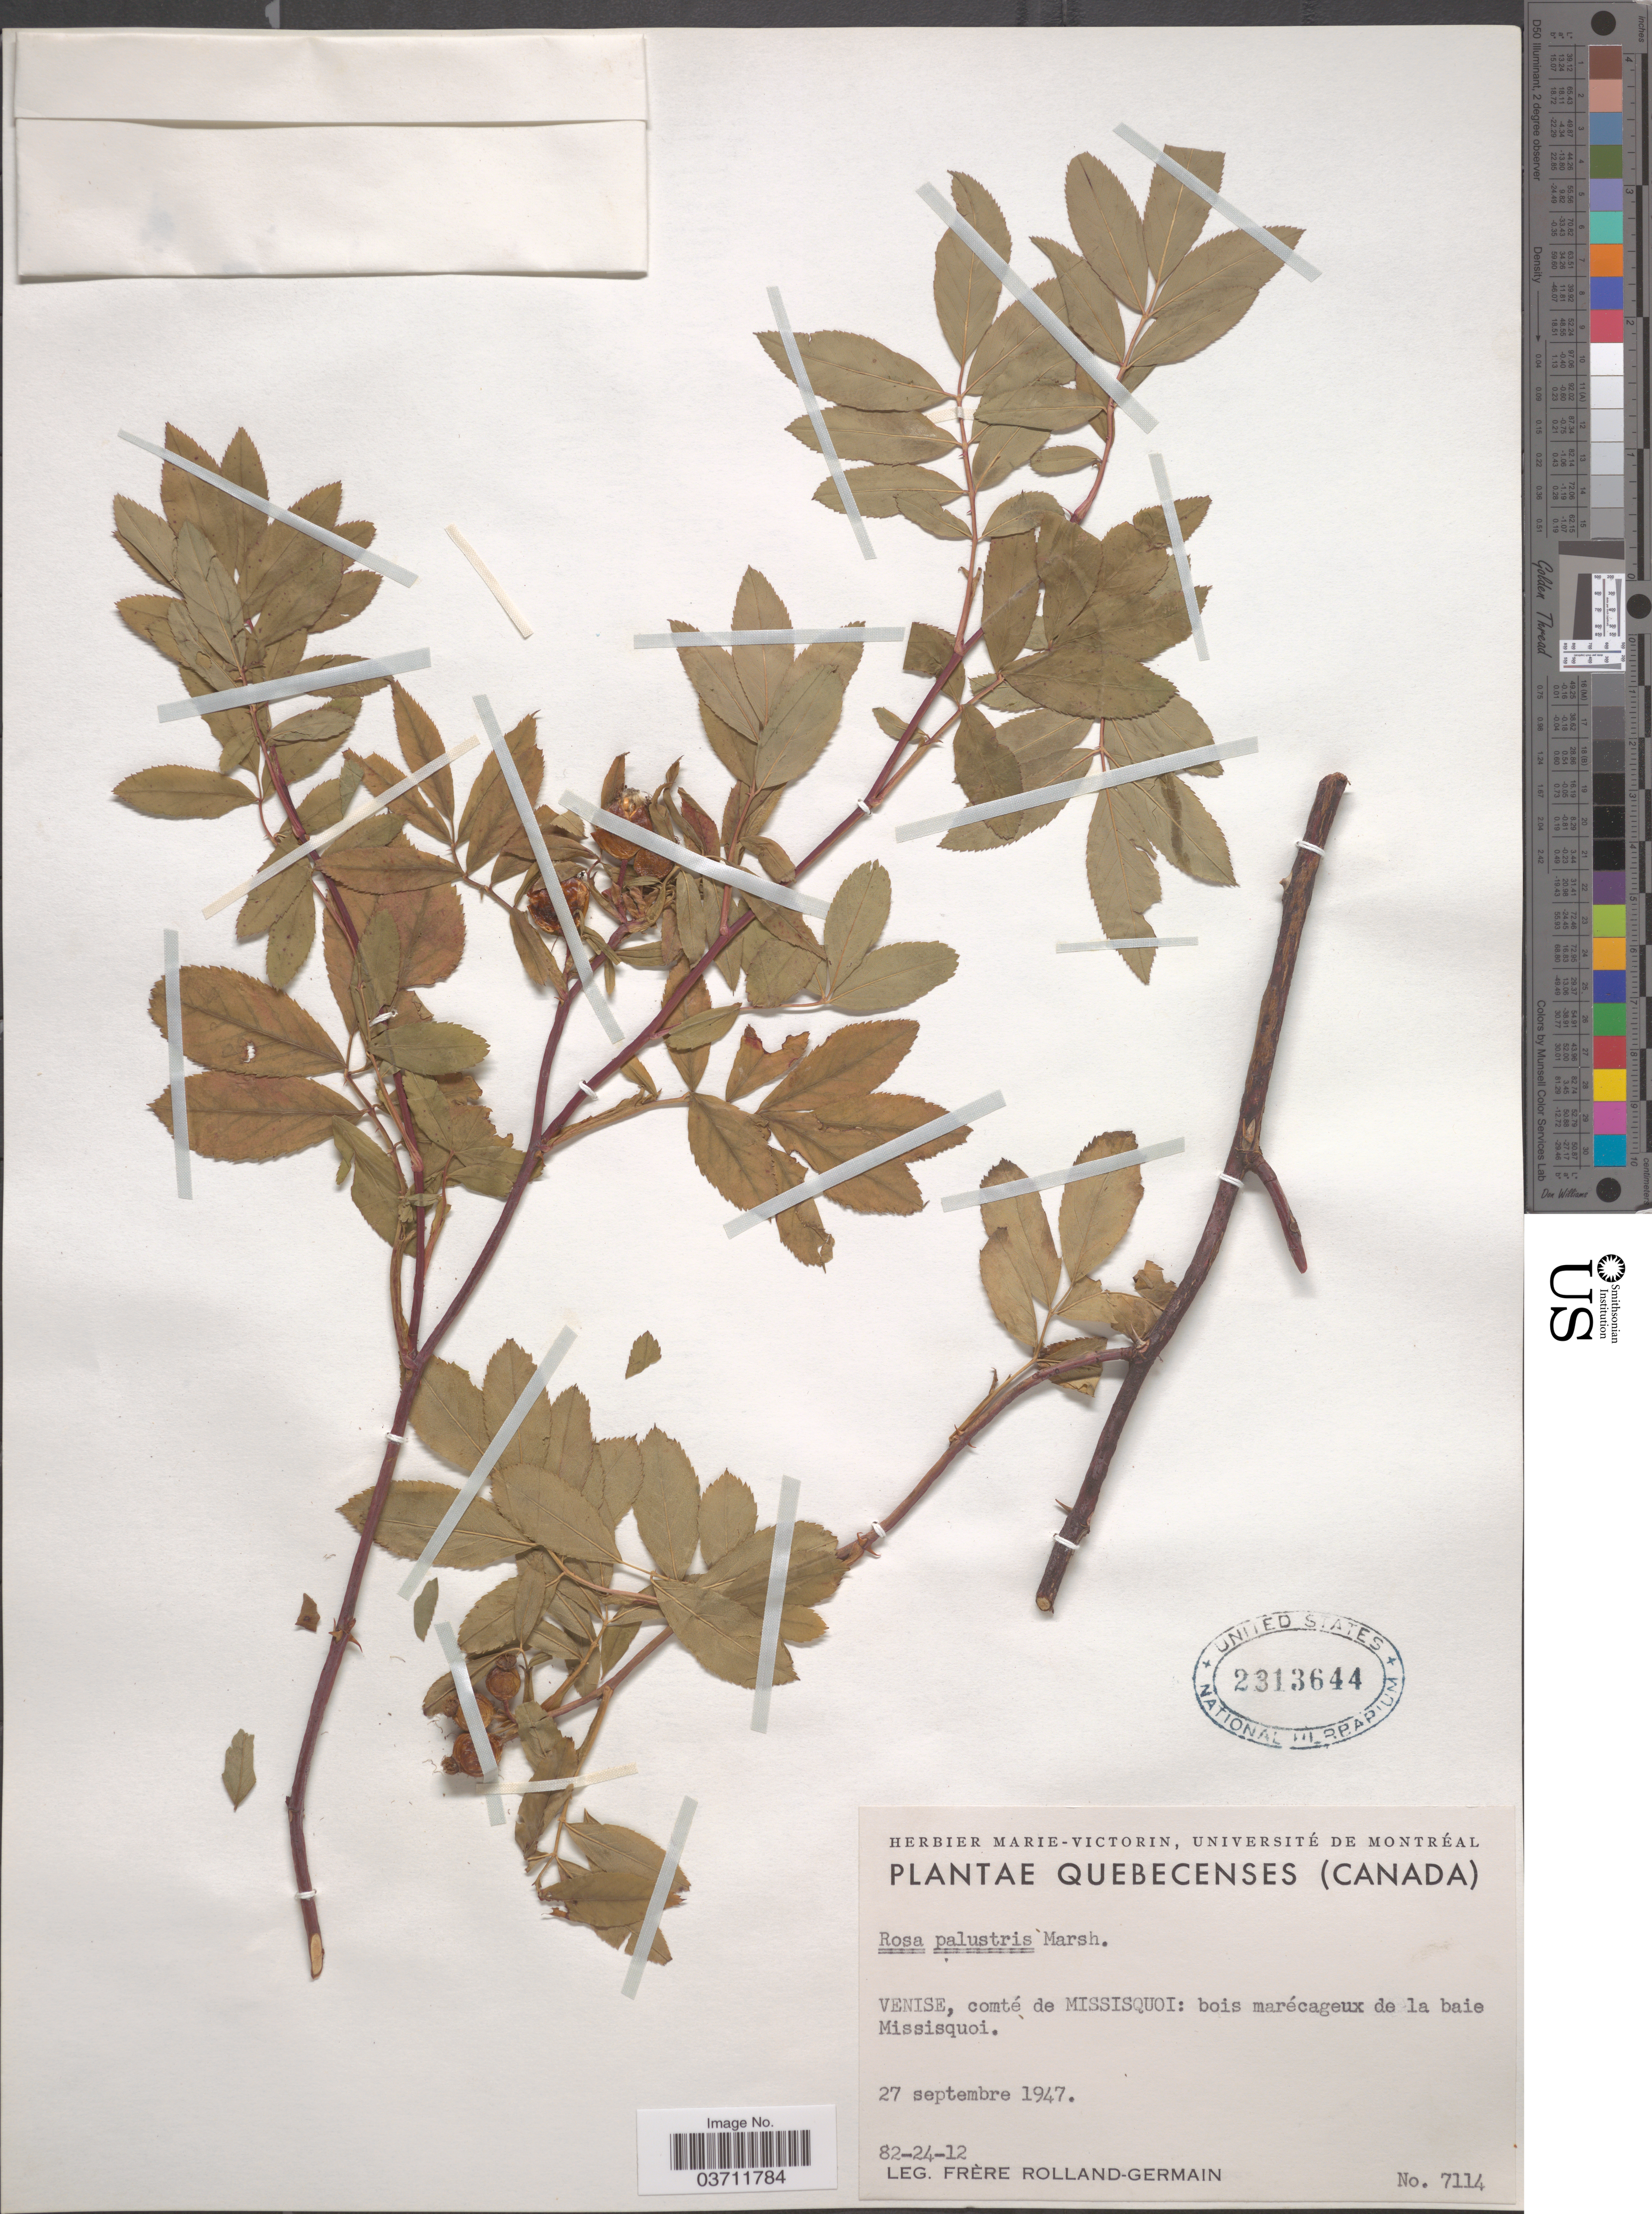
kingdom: Plantae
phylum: Tracheophyta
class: Magnoliopsida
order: Rosales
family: Rosaceae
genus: Rosa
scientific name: Rosa palustris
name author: Marshall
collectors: Rolland-Germain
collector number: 7114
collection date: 1947-09-27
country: Canada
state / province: Quebec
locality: Venise, comté de Missisquoi: bois marécageux de la baie Missiquoi.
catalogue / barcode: US 2313644